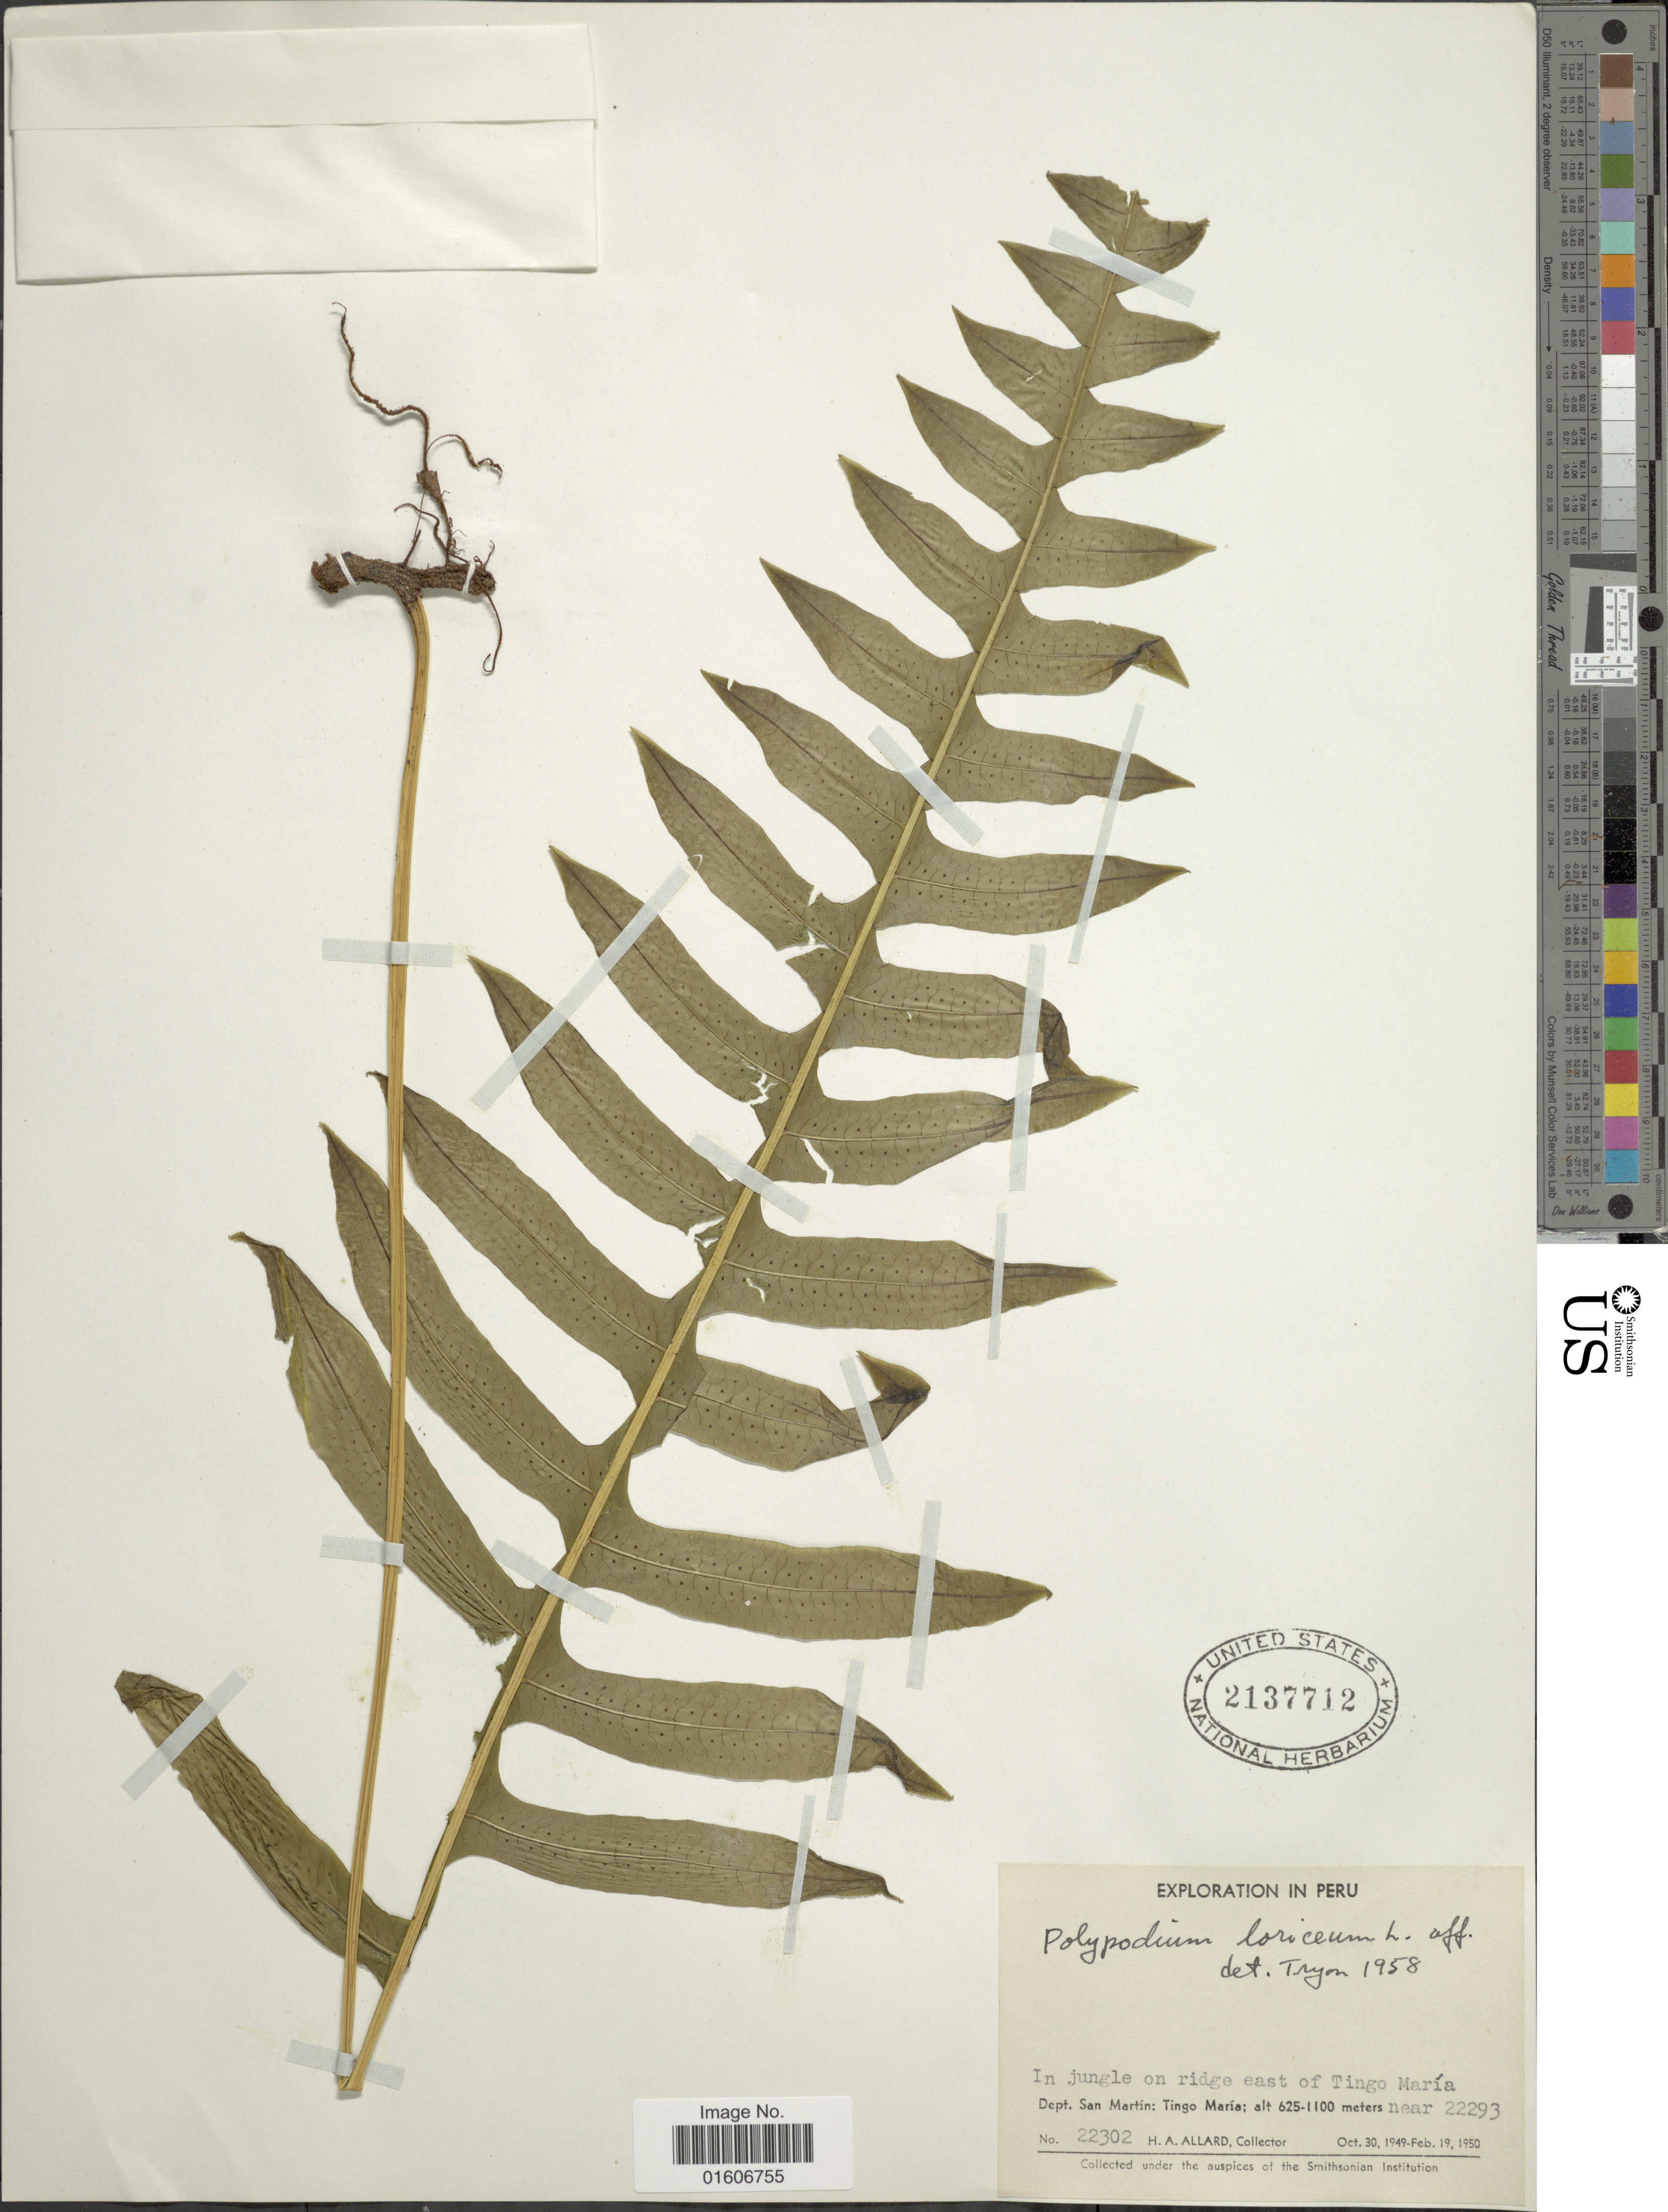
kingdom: Plantae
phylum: Tracheophyta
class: Polypodiopsida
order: Polypodiales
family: Polypodiaceae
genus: Serpocaulon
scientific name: Serpocaulon loriceum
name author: (L.) A.R. Sm.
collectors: H. A. Allard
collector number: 22302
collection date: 1949-10-30/1950-02-19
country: Peru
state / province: San Martín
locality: In primeval jungle on ridge east of Tingo María, Dept. San Martín: Tingo María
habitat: in jungle on ridge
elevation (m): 625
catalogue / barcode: US 2137712